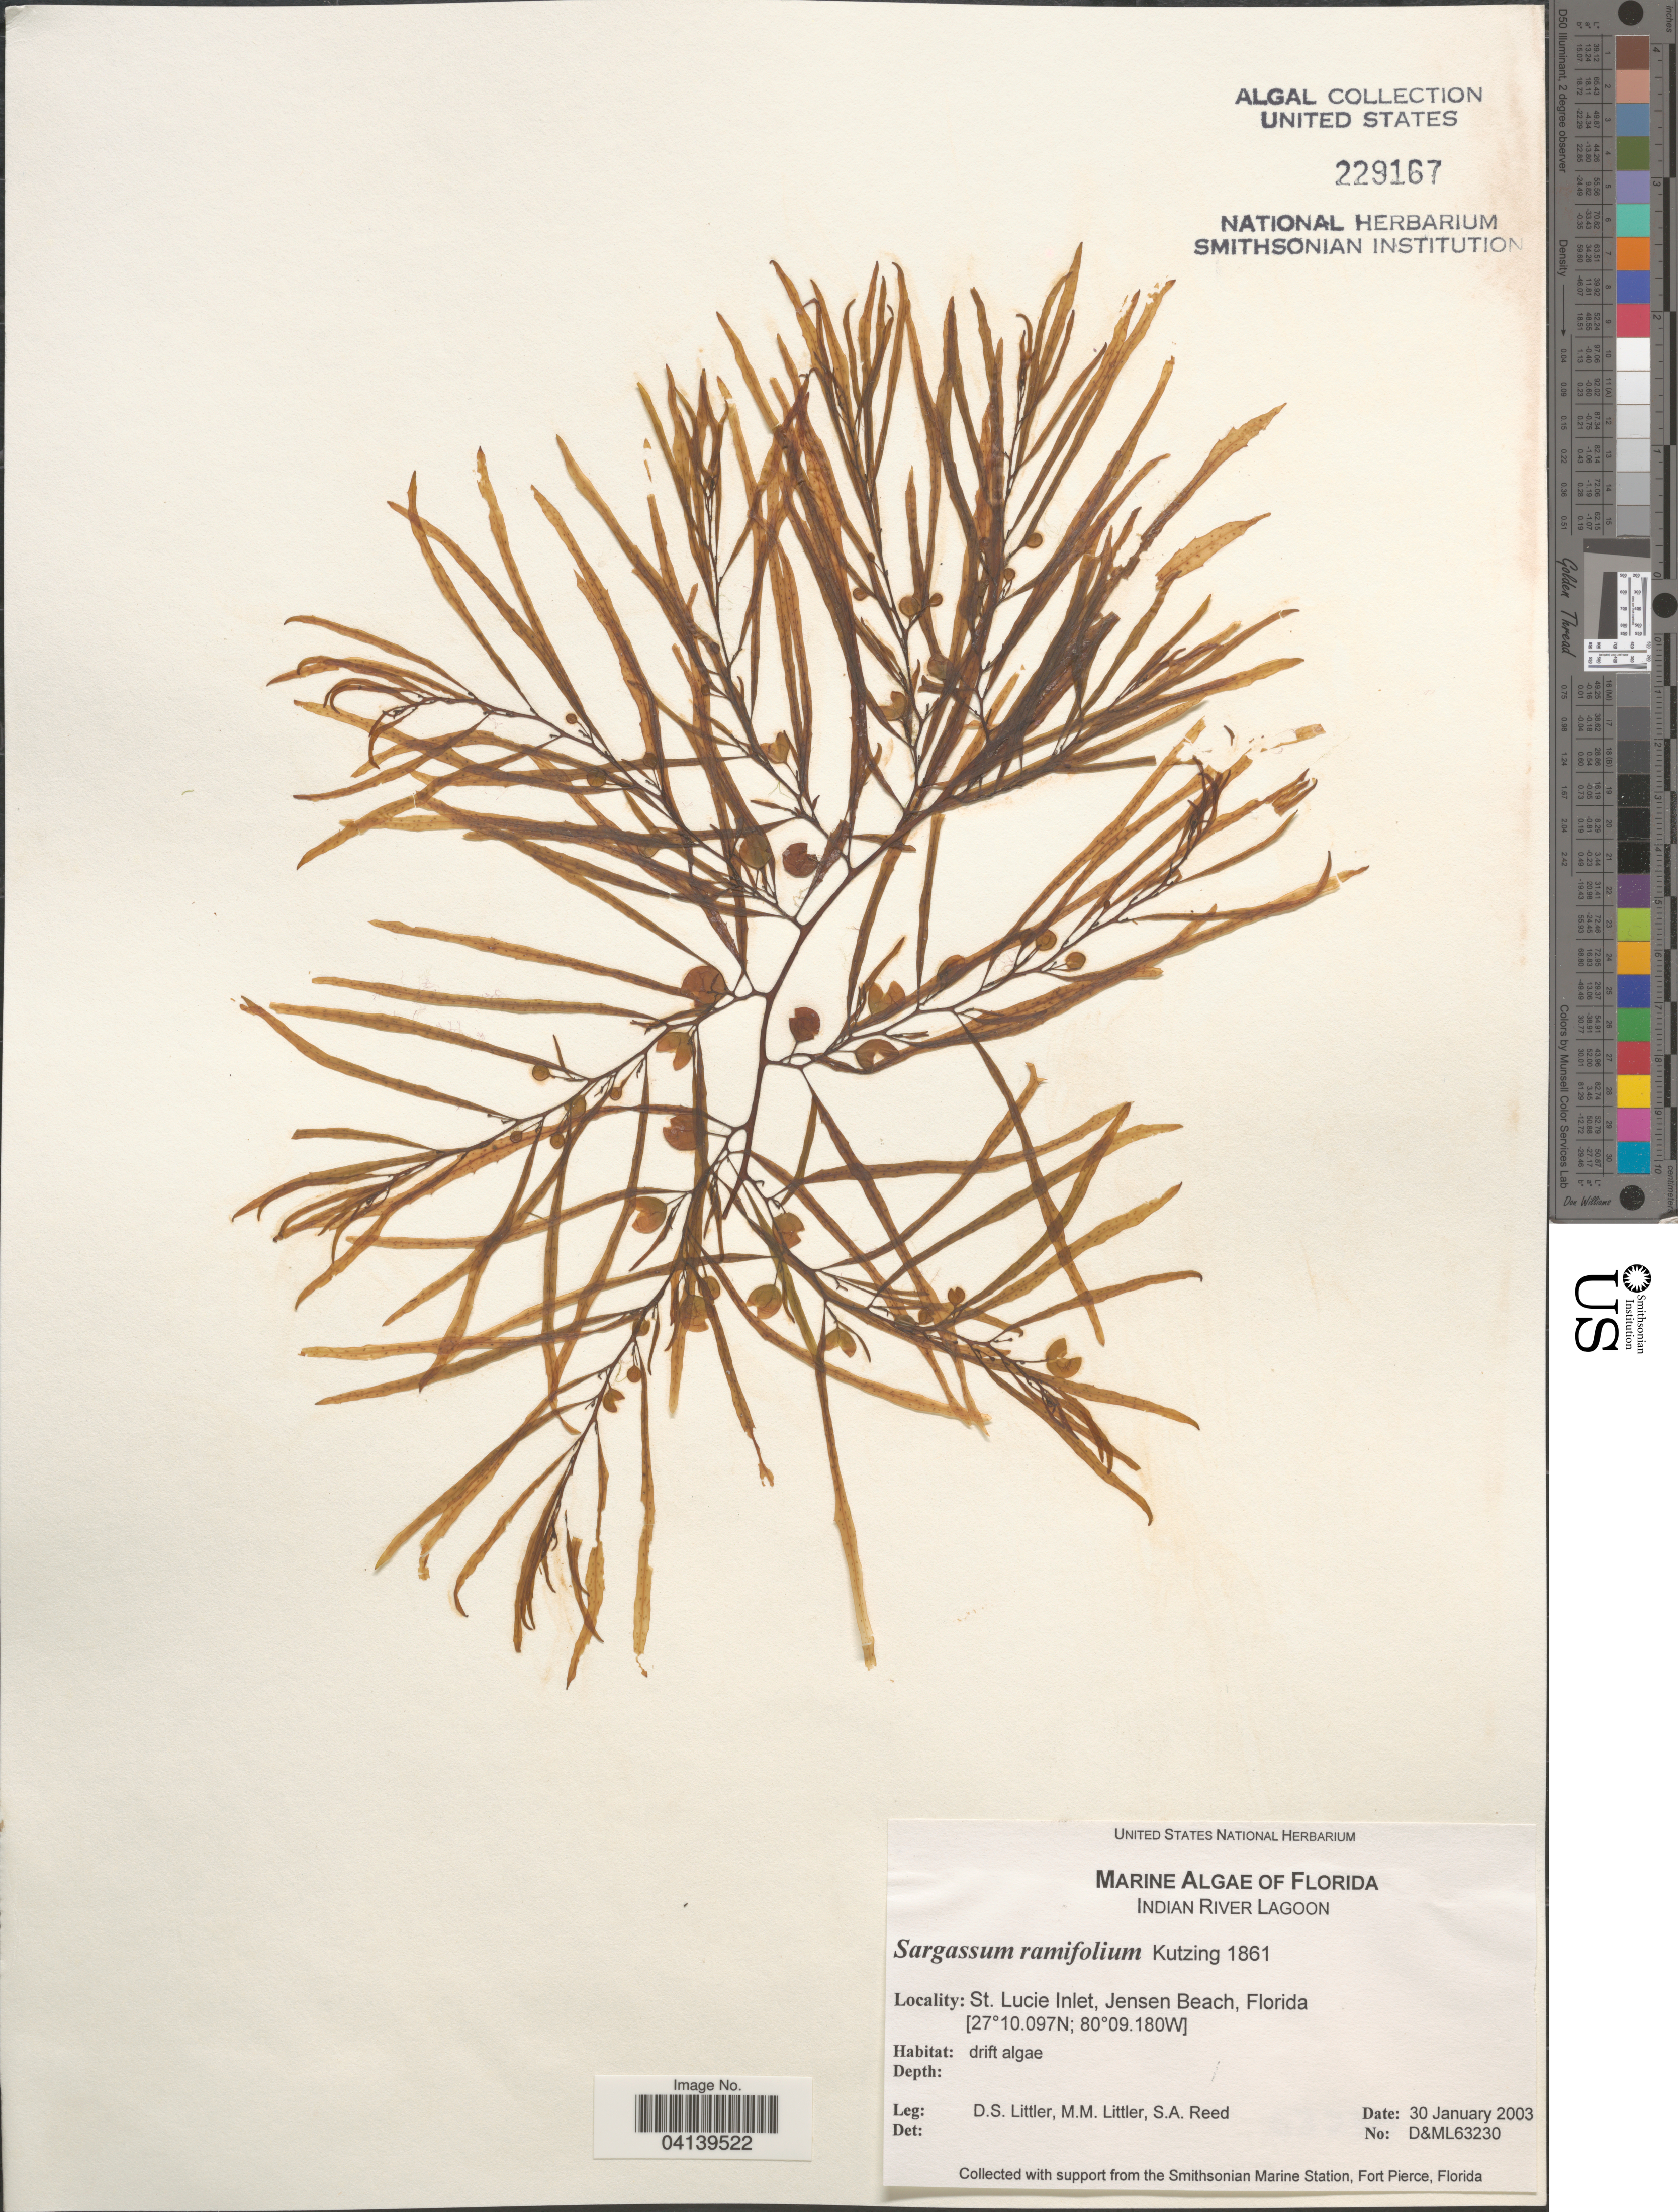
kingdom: Chromista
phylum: Ochrophyta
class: Phaeophyceae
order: Fucales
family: Sargassaceae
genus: Sargassum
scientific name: Sargassum ramifolium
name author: Kütz.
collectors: D. S. Littler & S. Reed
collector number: D&ML63230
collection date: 2003-01-30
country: United States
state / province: Florida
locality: Indian River Lagoon. St. Lucie Inlet, Jensen Beach.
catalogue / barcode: US 229167